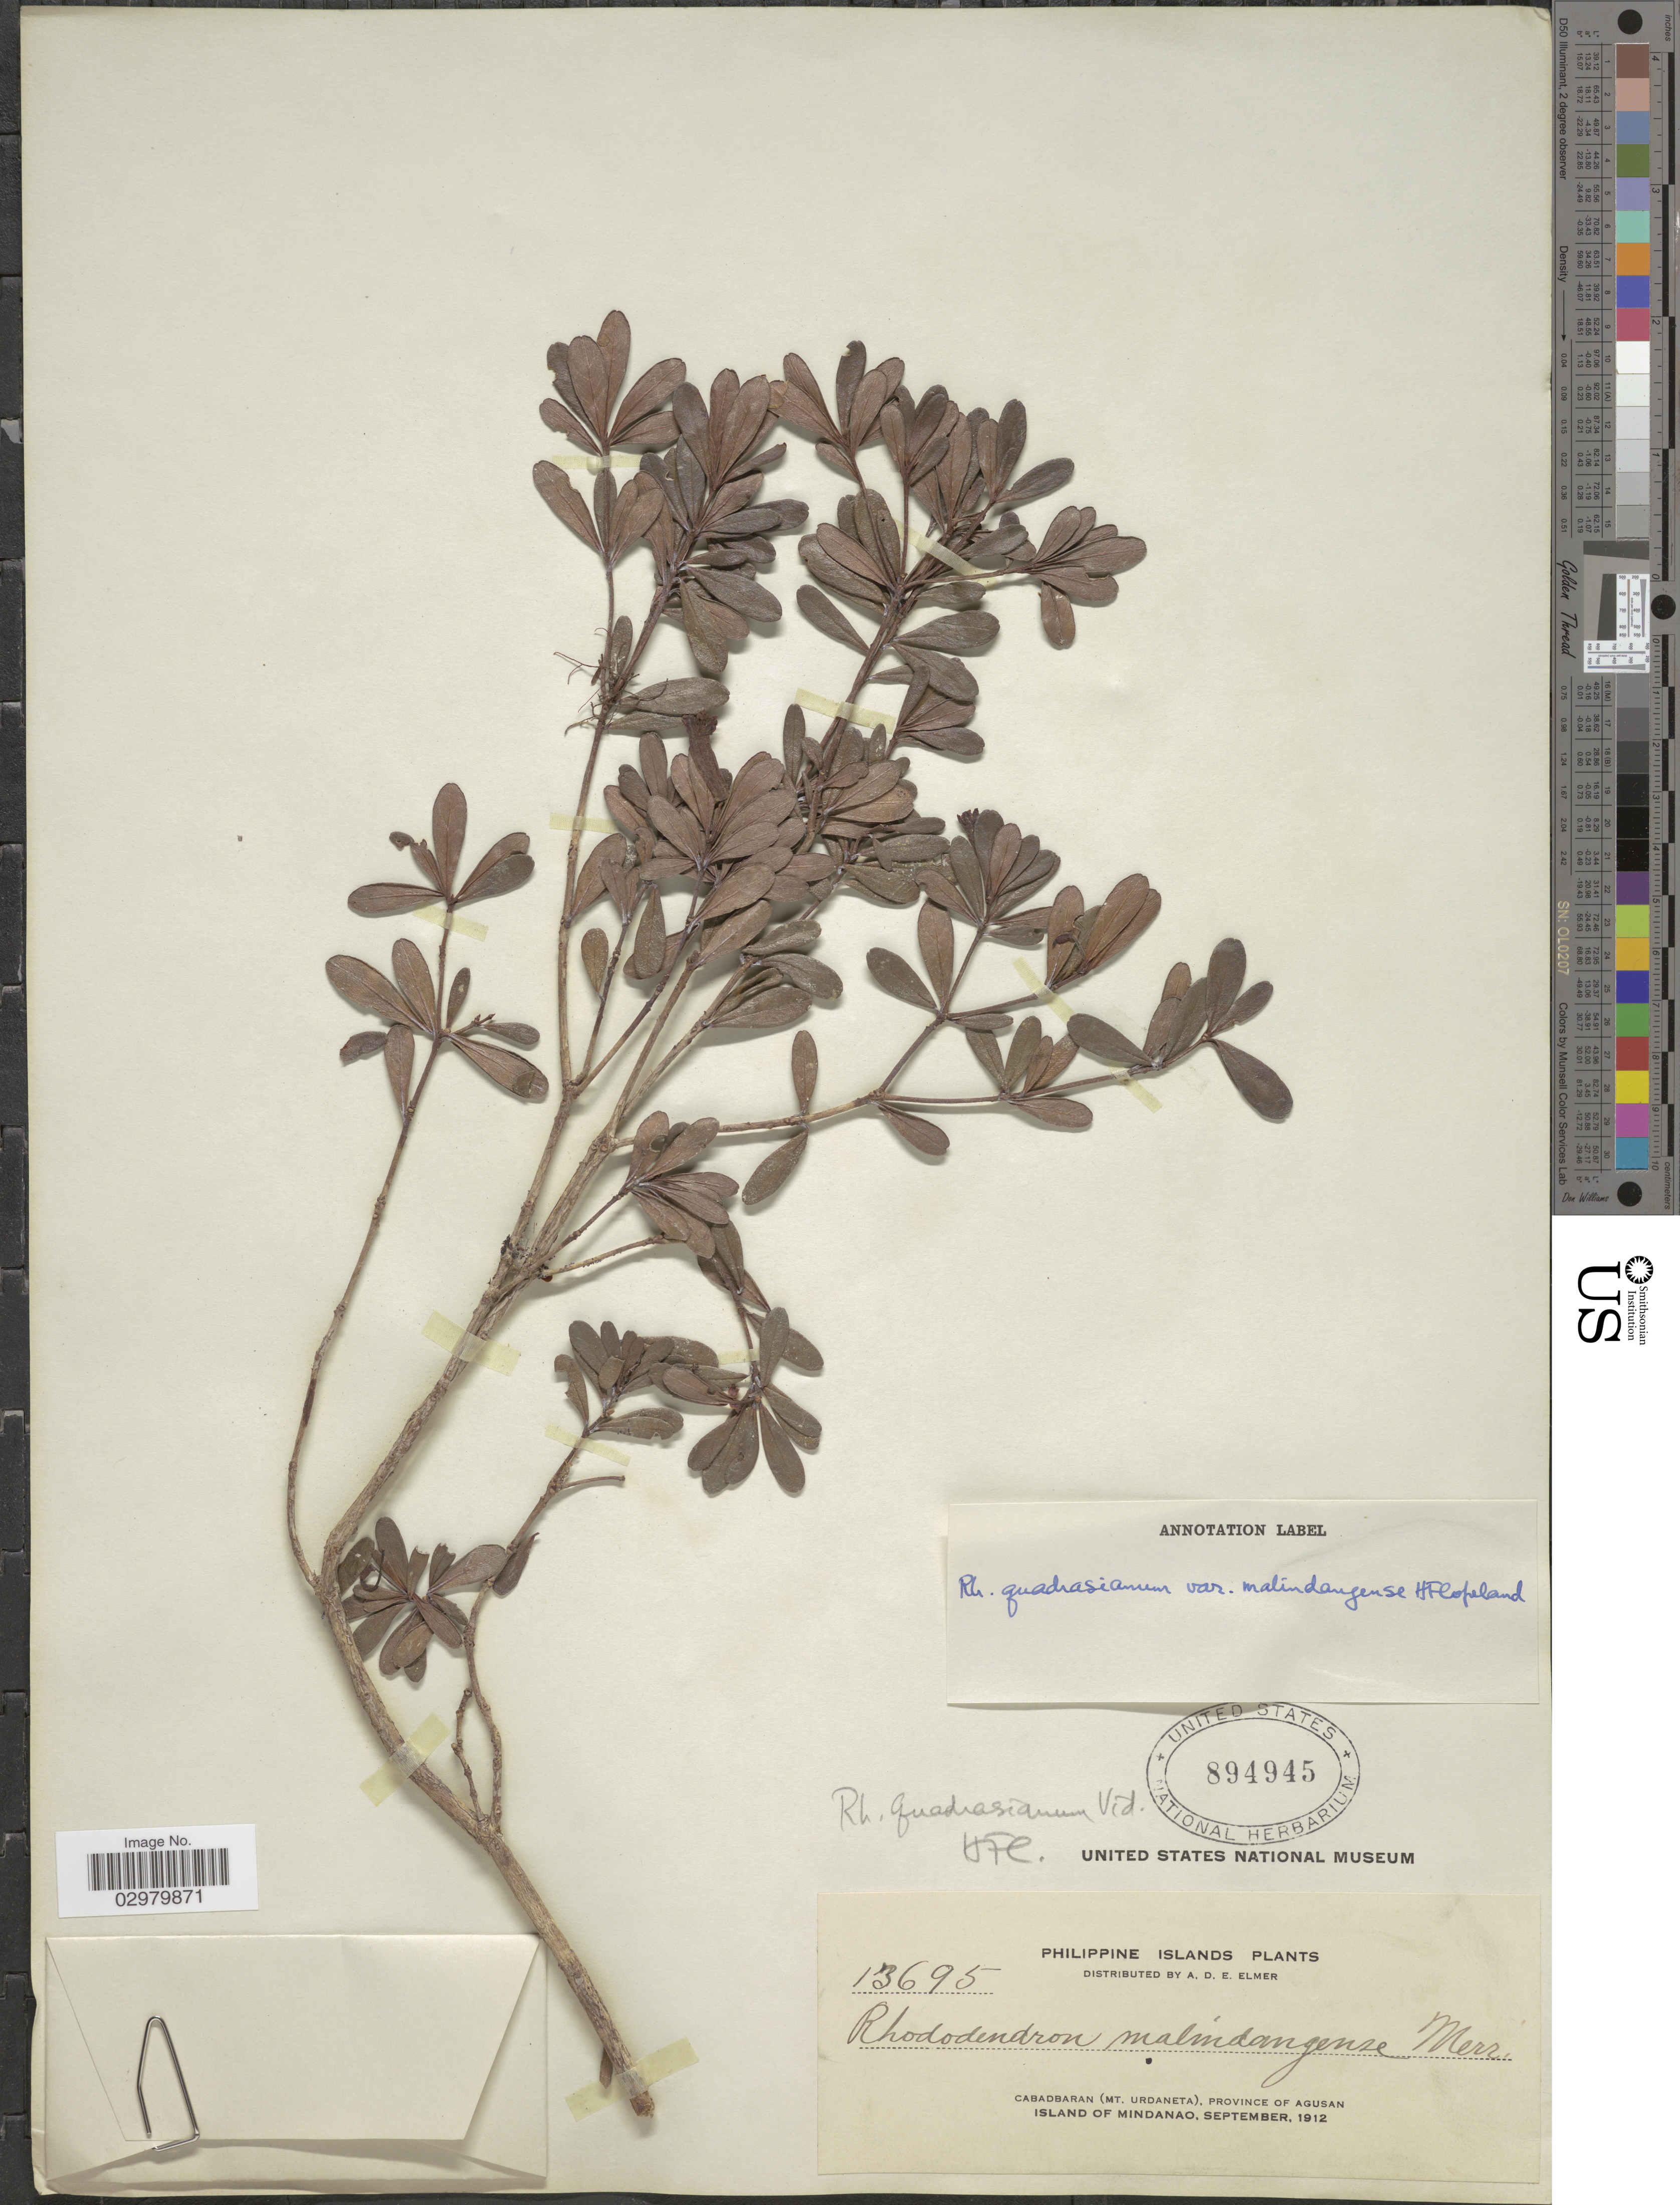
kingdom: Plantae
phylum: Tracheophyta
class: Magnoliopsida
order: Ericales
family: Ericaceae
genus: Rhododendron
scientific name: Rhododendron quadrasianum var. malindangense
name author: (Merr.) H.F. Copel.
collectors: A. D. E. Elmer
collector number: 13695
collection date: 1912-09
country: Philippines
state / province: Caraga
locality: Cabadbaran (Mt. Urdaneta), Province of Agusan, Island of Mindanao.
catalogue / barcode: US 894945